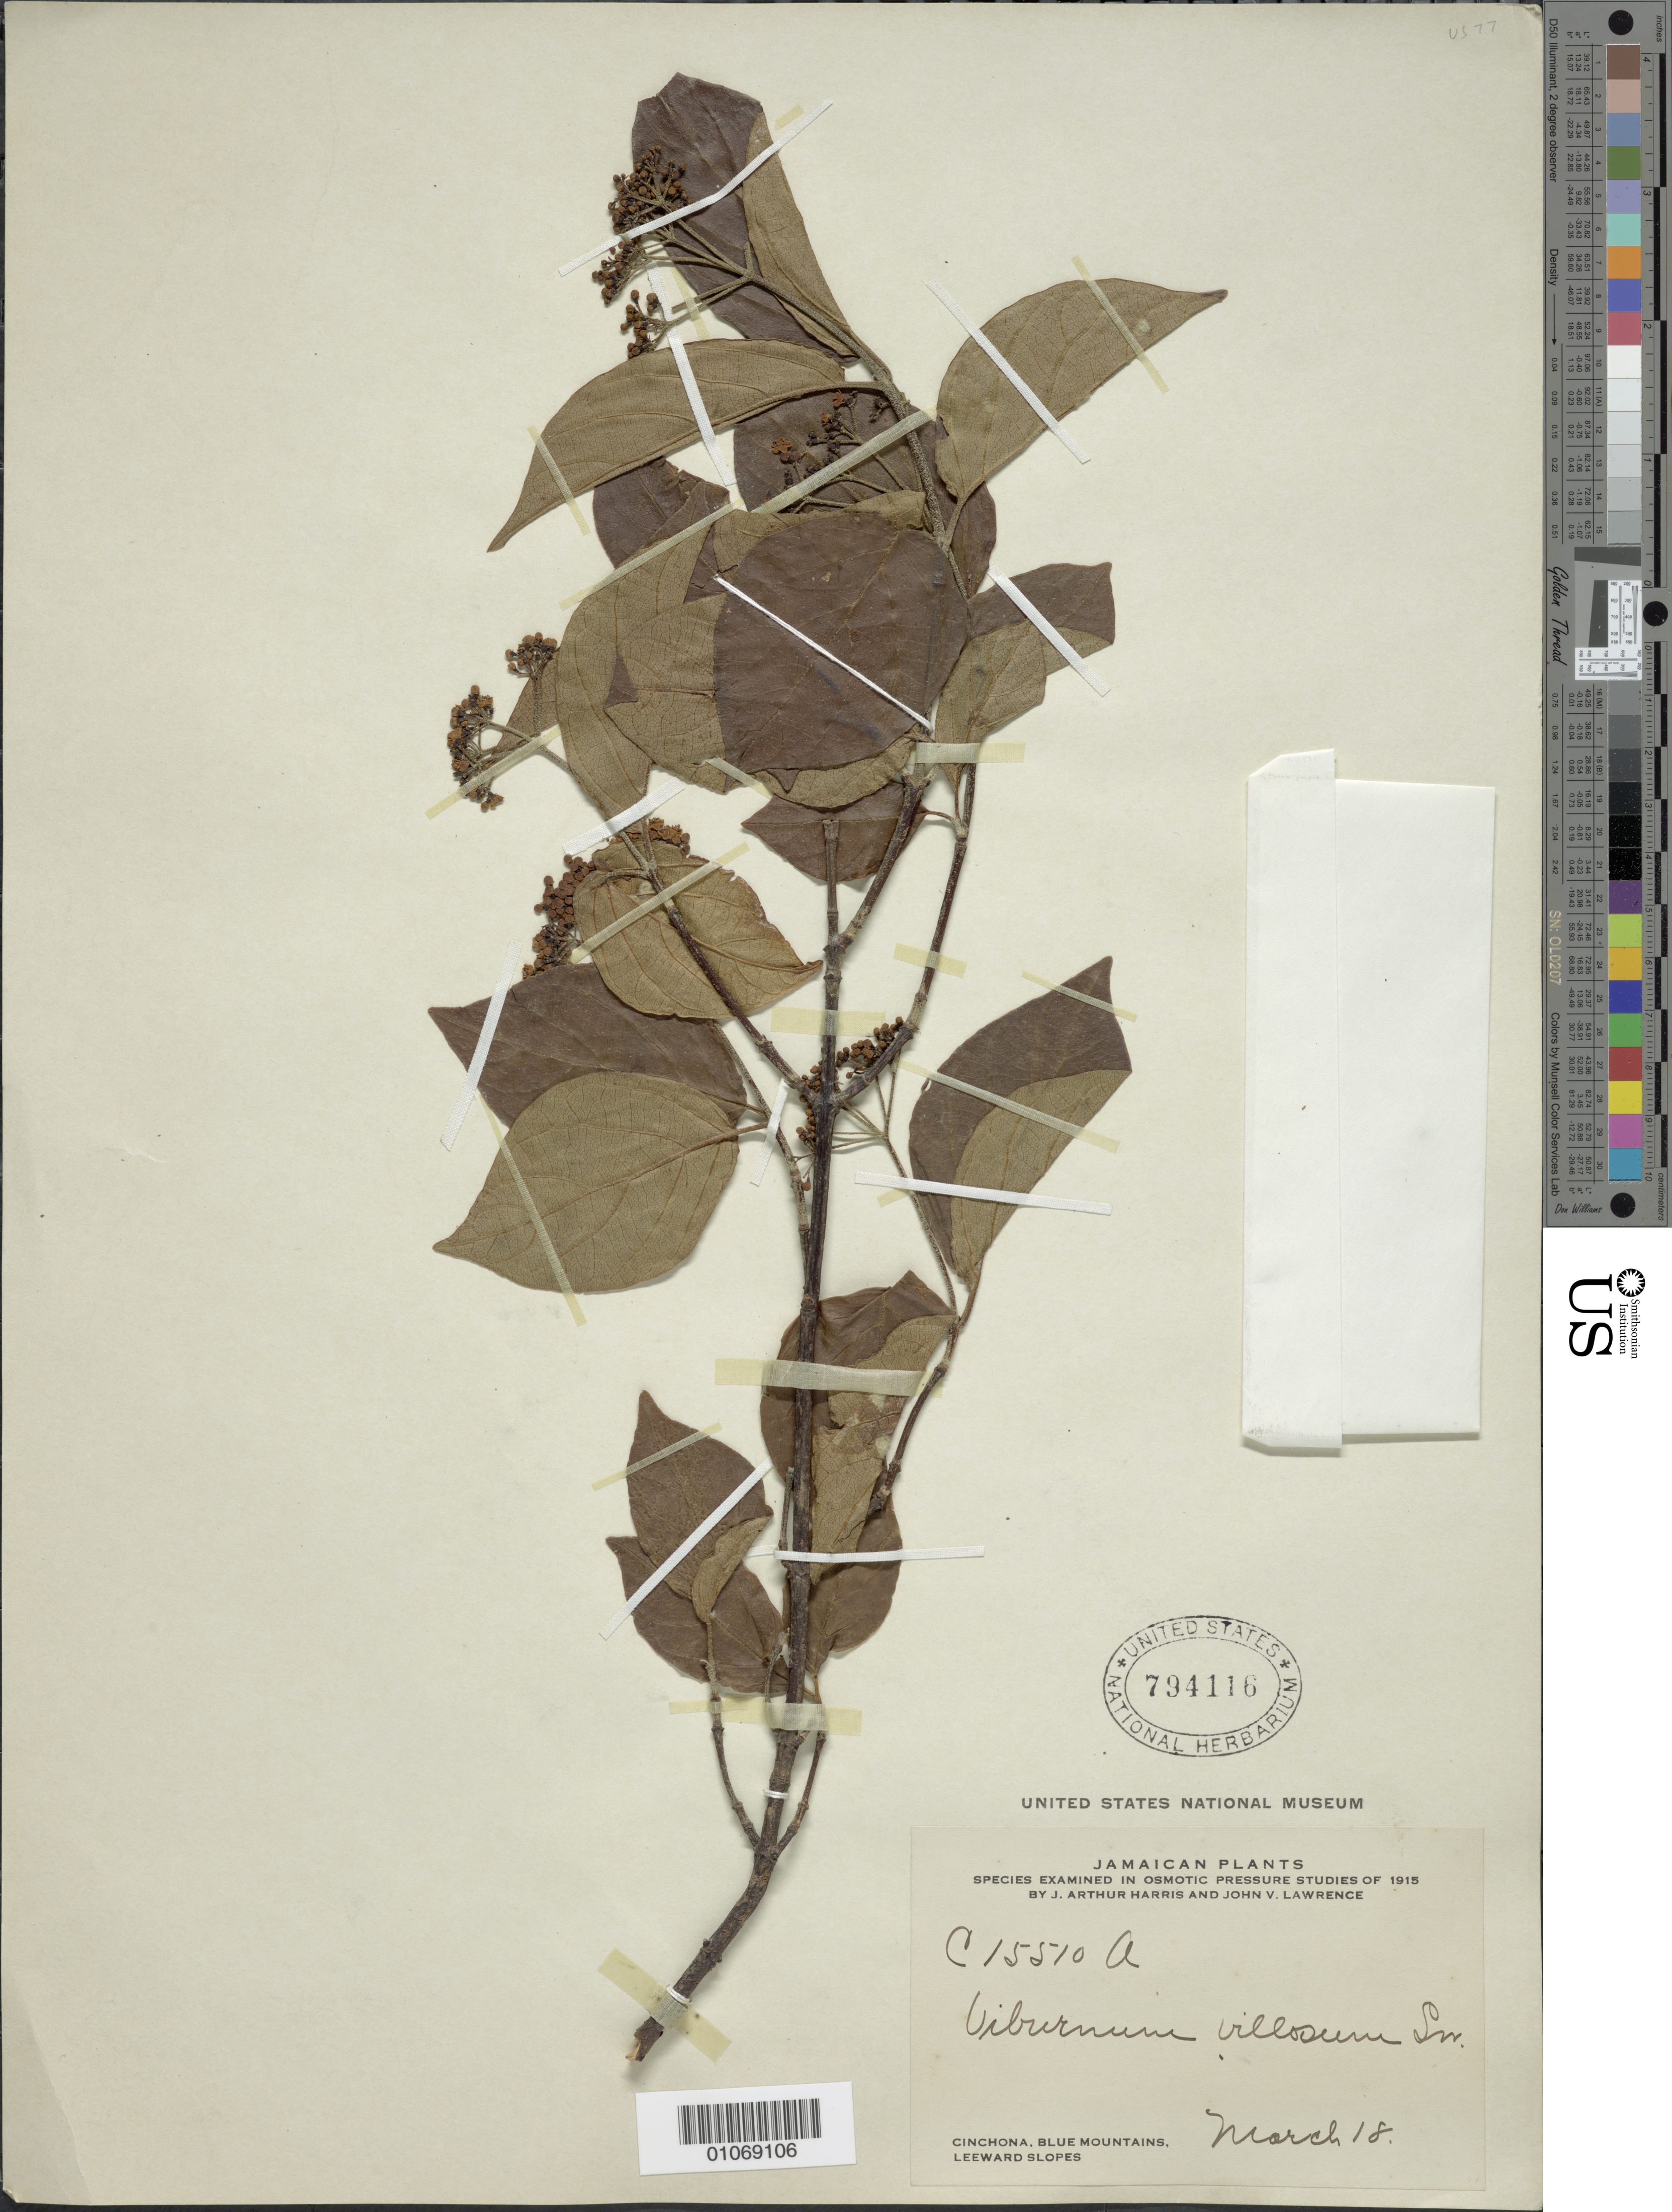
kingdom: Plantae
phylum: Tracheophyta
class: Magnoliopsida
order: Dipsacales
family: Viburnaceae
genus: Viburnum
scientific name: Viburnum villosum var. glabrescens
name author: Griseb.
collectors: J. A. Harris & J. Lawrence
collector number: C 15510a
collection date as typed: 18 Mar 1915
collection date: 1915-03-18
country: Jamaica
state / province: Saint Andrew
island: Jamaica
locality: Cinchona, Blue Mountains, leeward slopes.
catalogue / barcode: US 794116